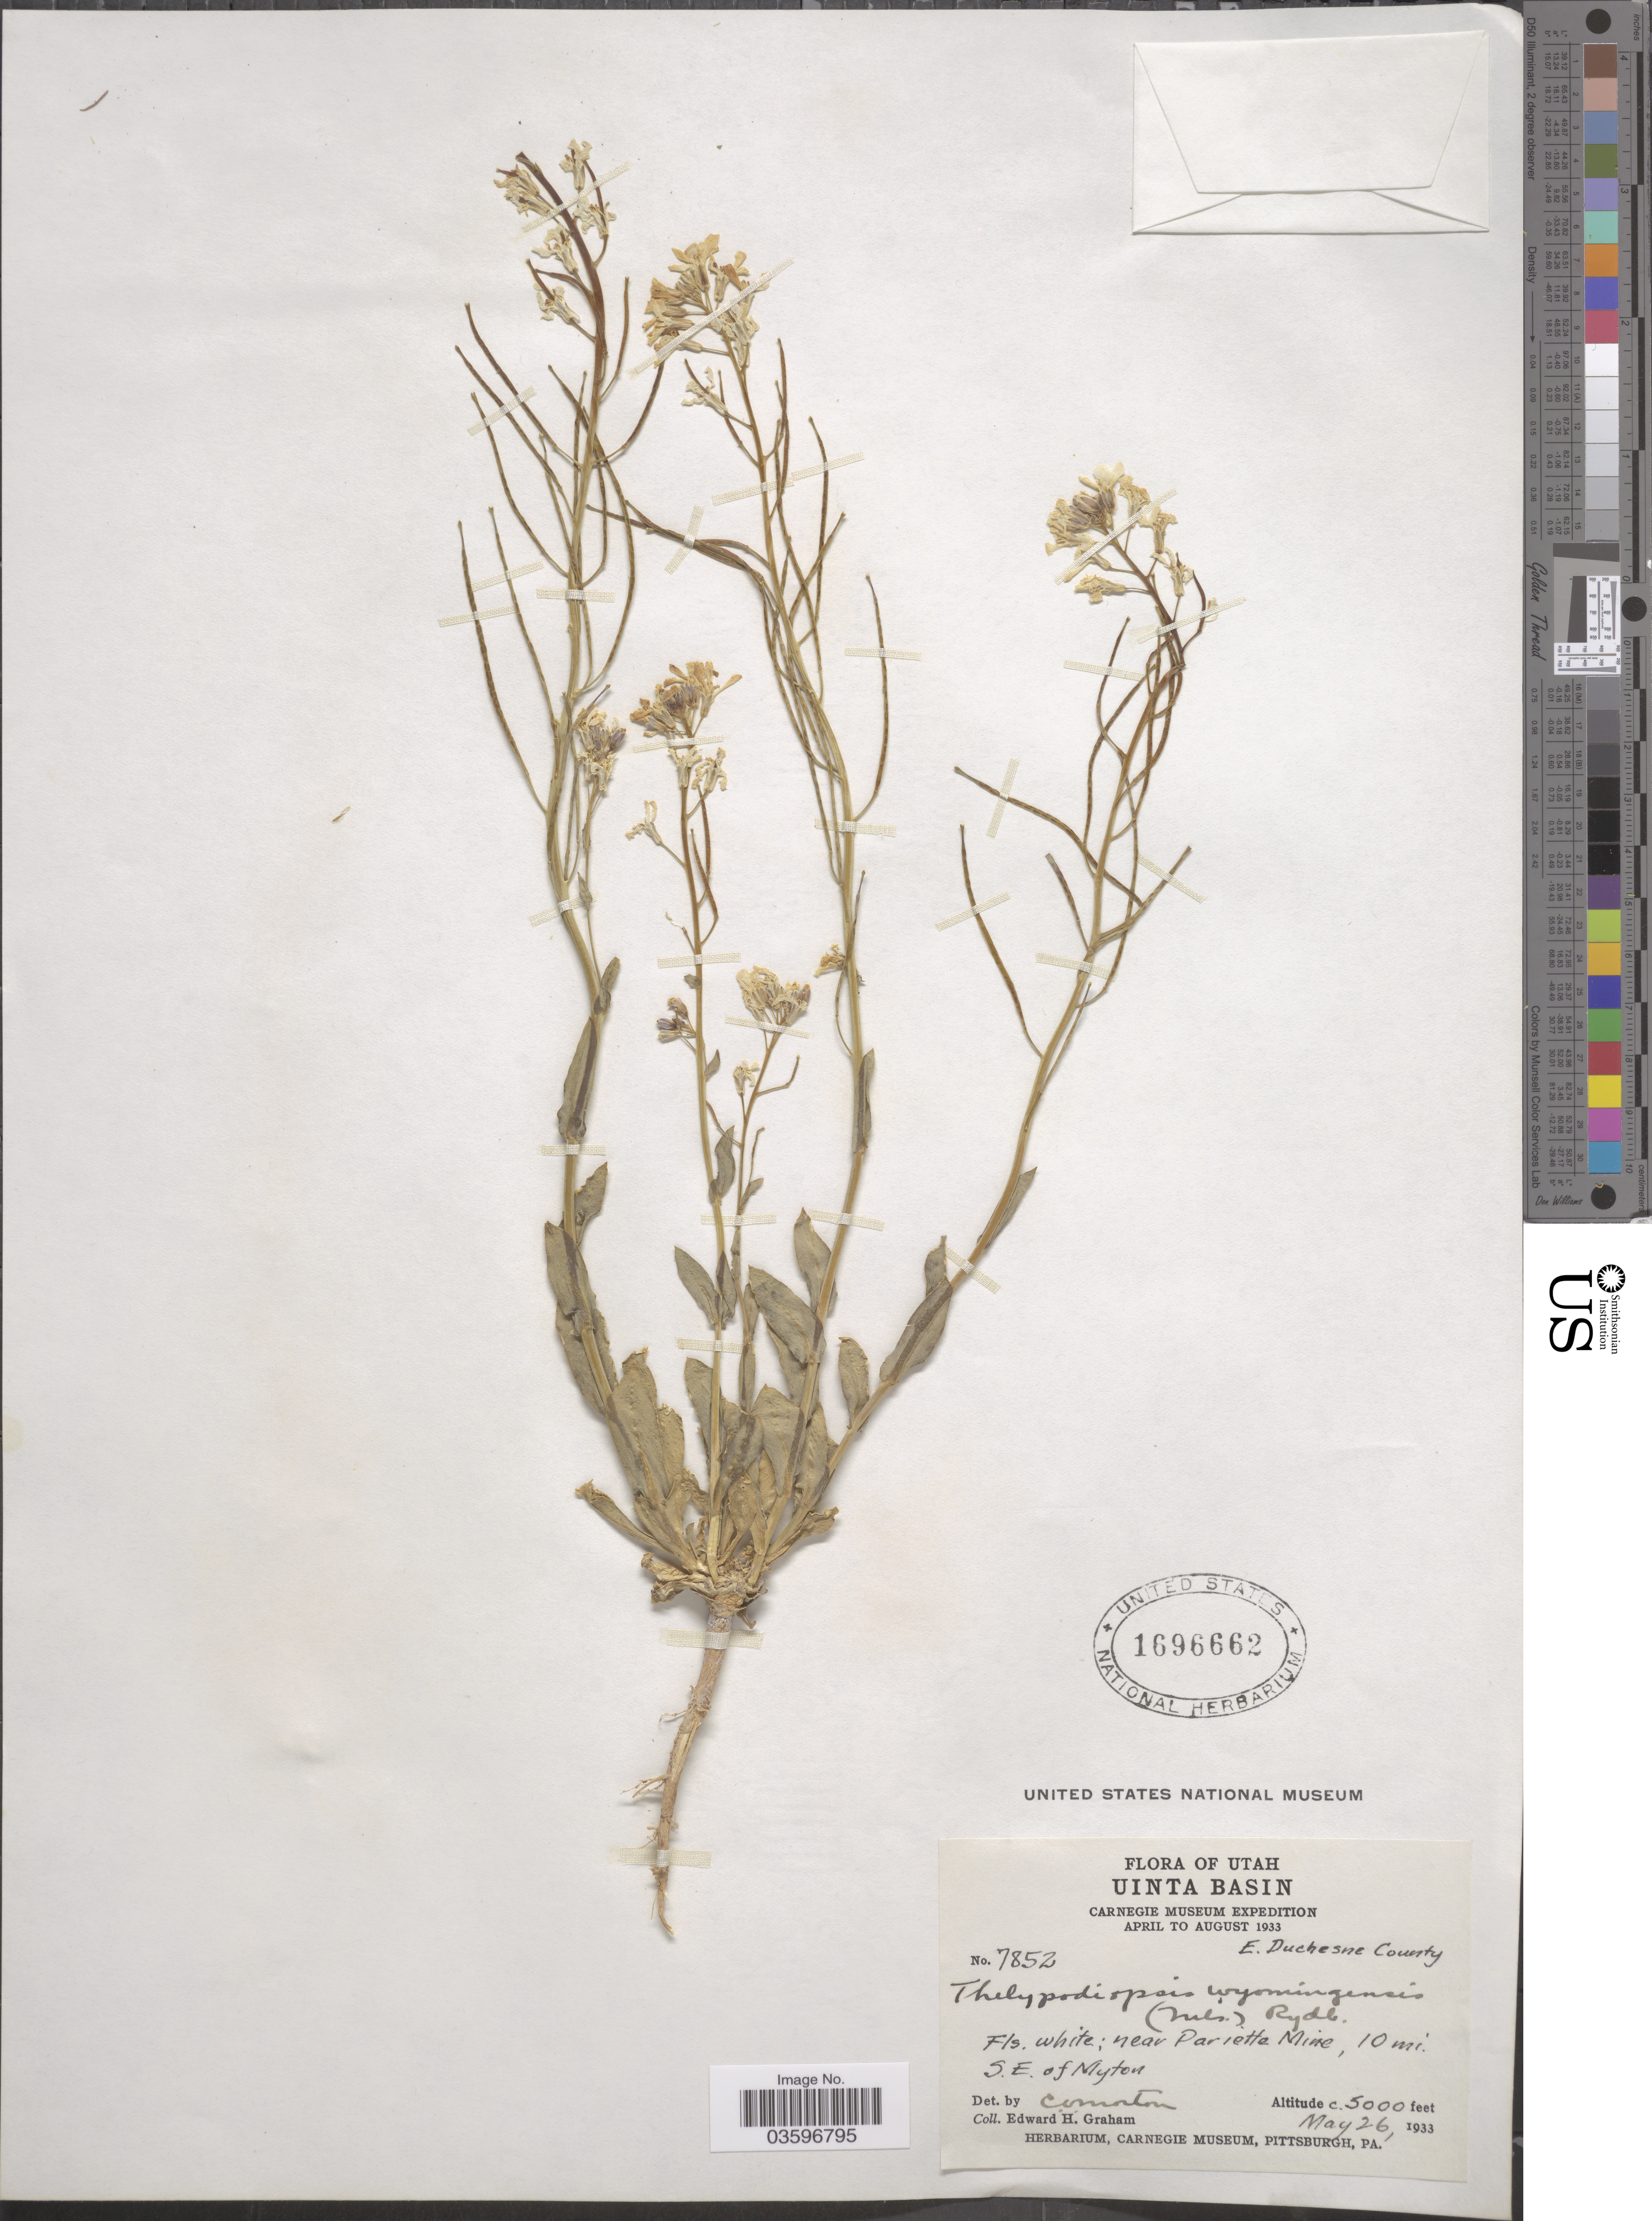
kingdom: Plantae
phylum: Tracheophyta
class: Magnoliopsida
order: Brassicales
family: Brassicaceae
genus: Thelypodiopsis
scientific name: Thelypodiopsis elegans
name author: (M.E. Jones) Rydb.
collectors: E. H. Graham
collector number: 7852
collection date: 1933-05-26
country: United States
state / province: Utah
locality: Uinta Basin. E. Duchesne County. Near Pariette Mine, 10 mi. S. E. of Myton.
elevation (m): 1524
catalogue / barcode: US 1696662